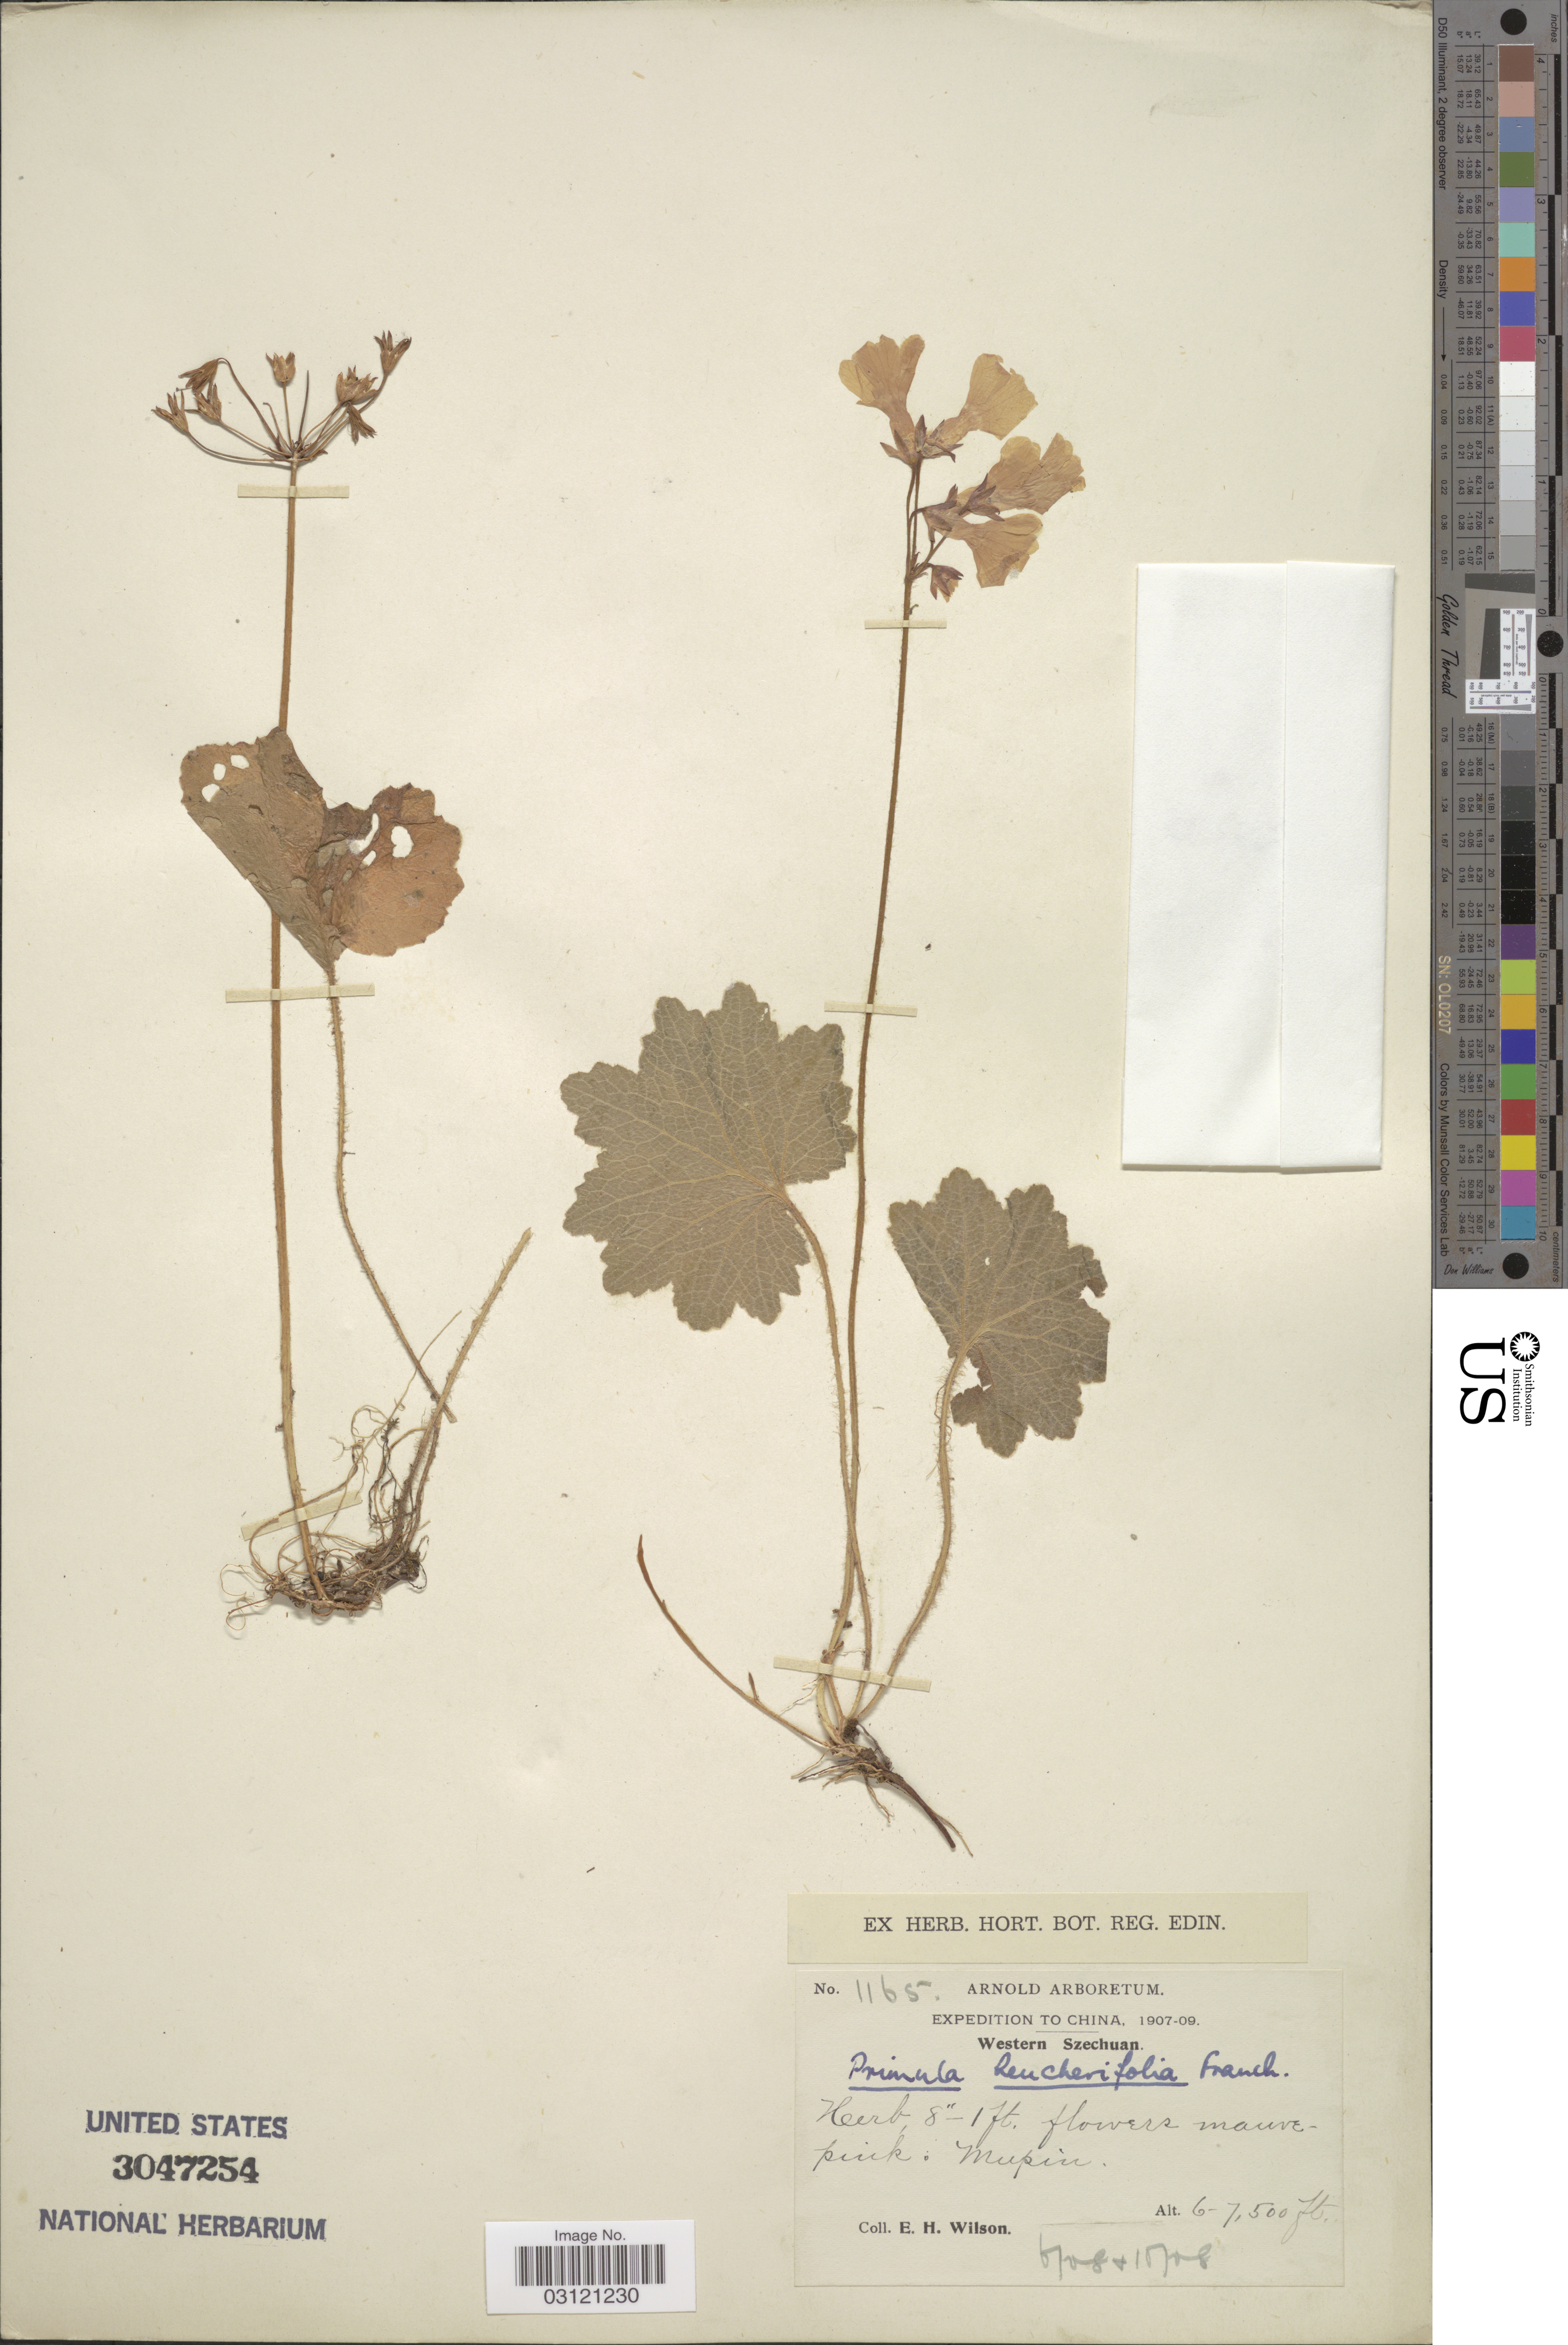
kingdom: Plantae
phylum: Tracheophyta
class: Magnoliopsida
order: Ericales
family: Primulaceae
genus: Primula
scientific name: Primula heucherifolia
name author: Franch.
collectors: E. Wilson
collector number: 1165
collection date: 1908-06/1908-10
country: China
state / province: Sichuan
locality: Western Szechuan, Mupin.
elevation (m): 1829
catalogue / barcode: US 3047254